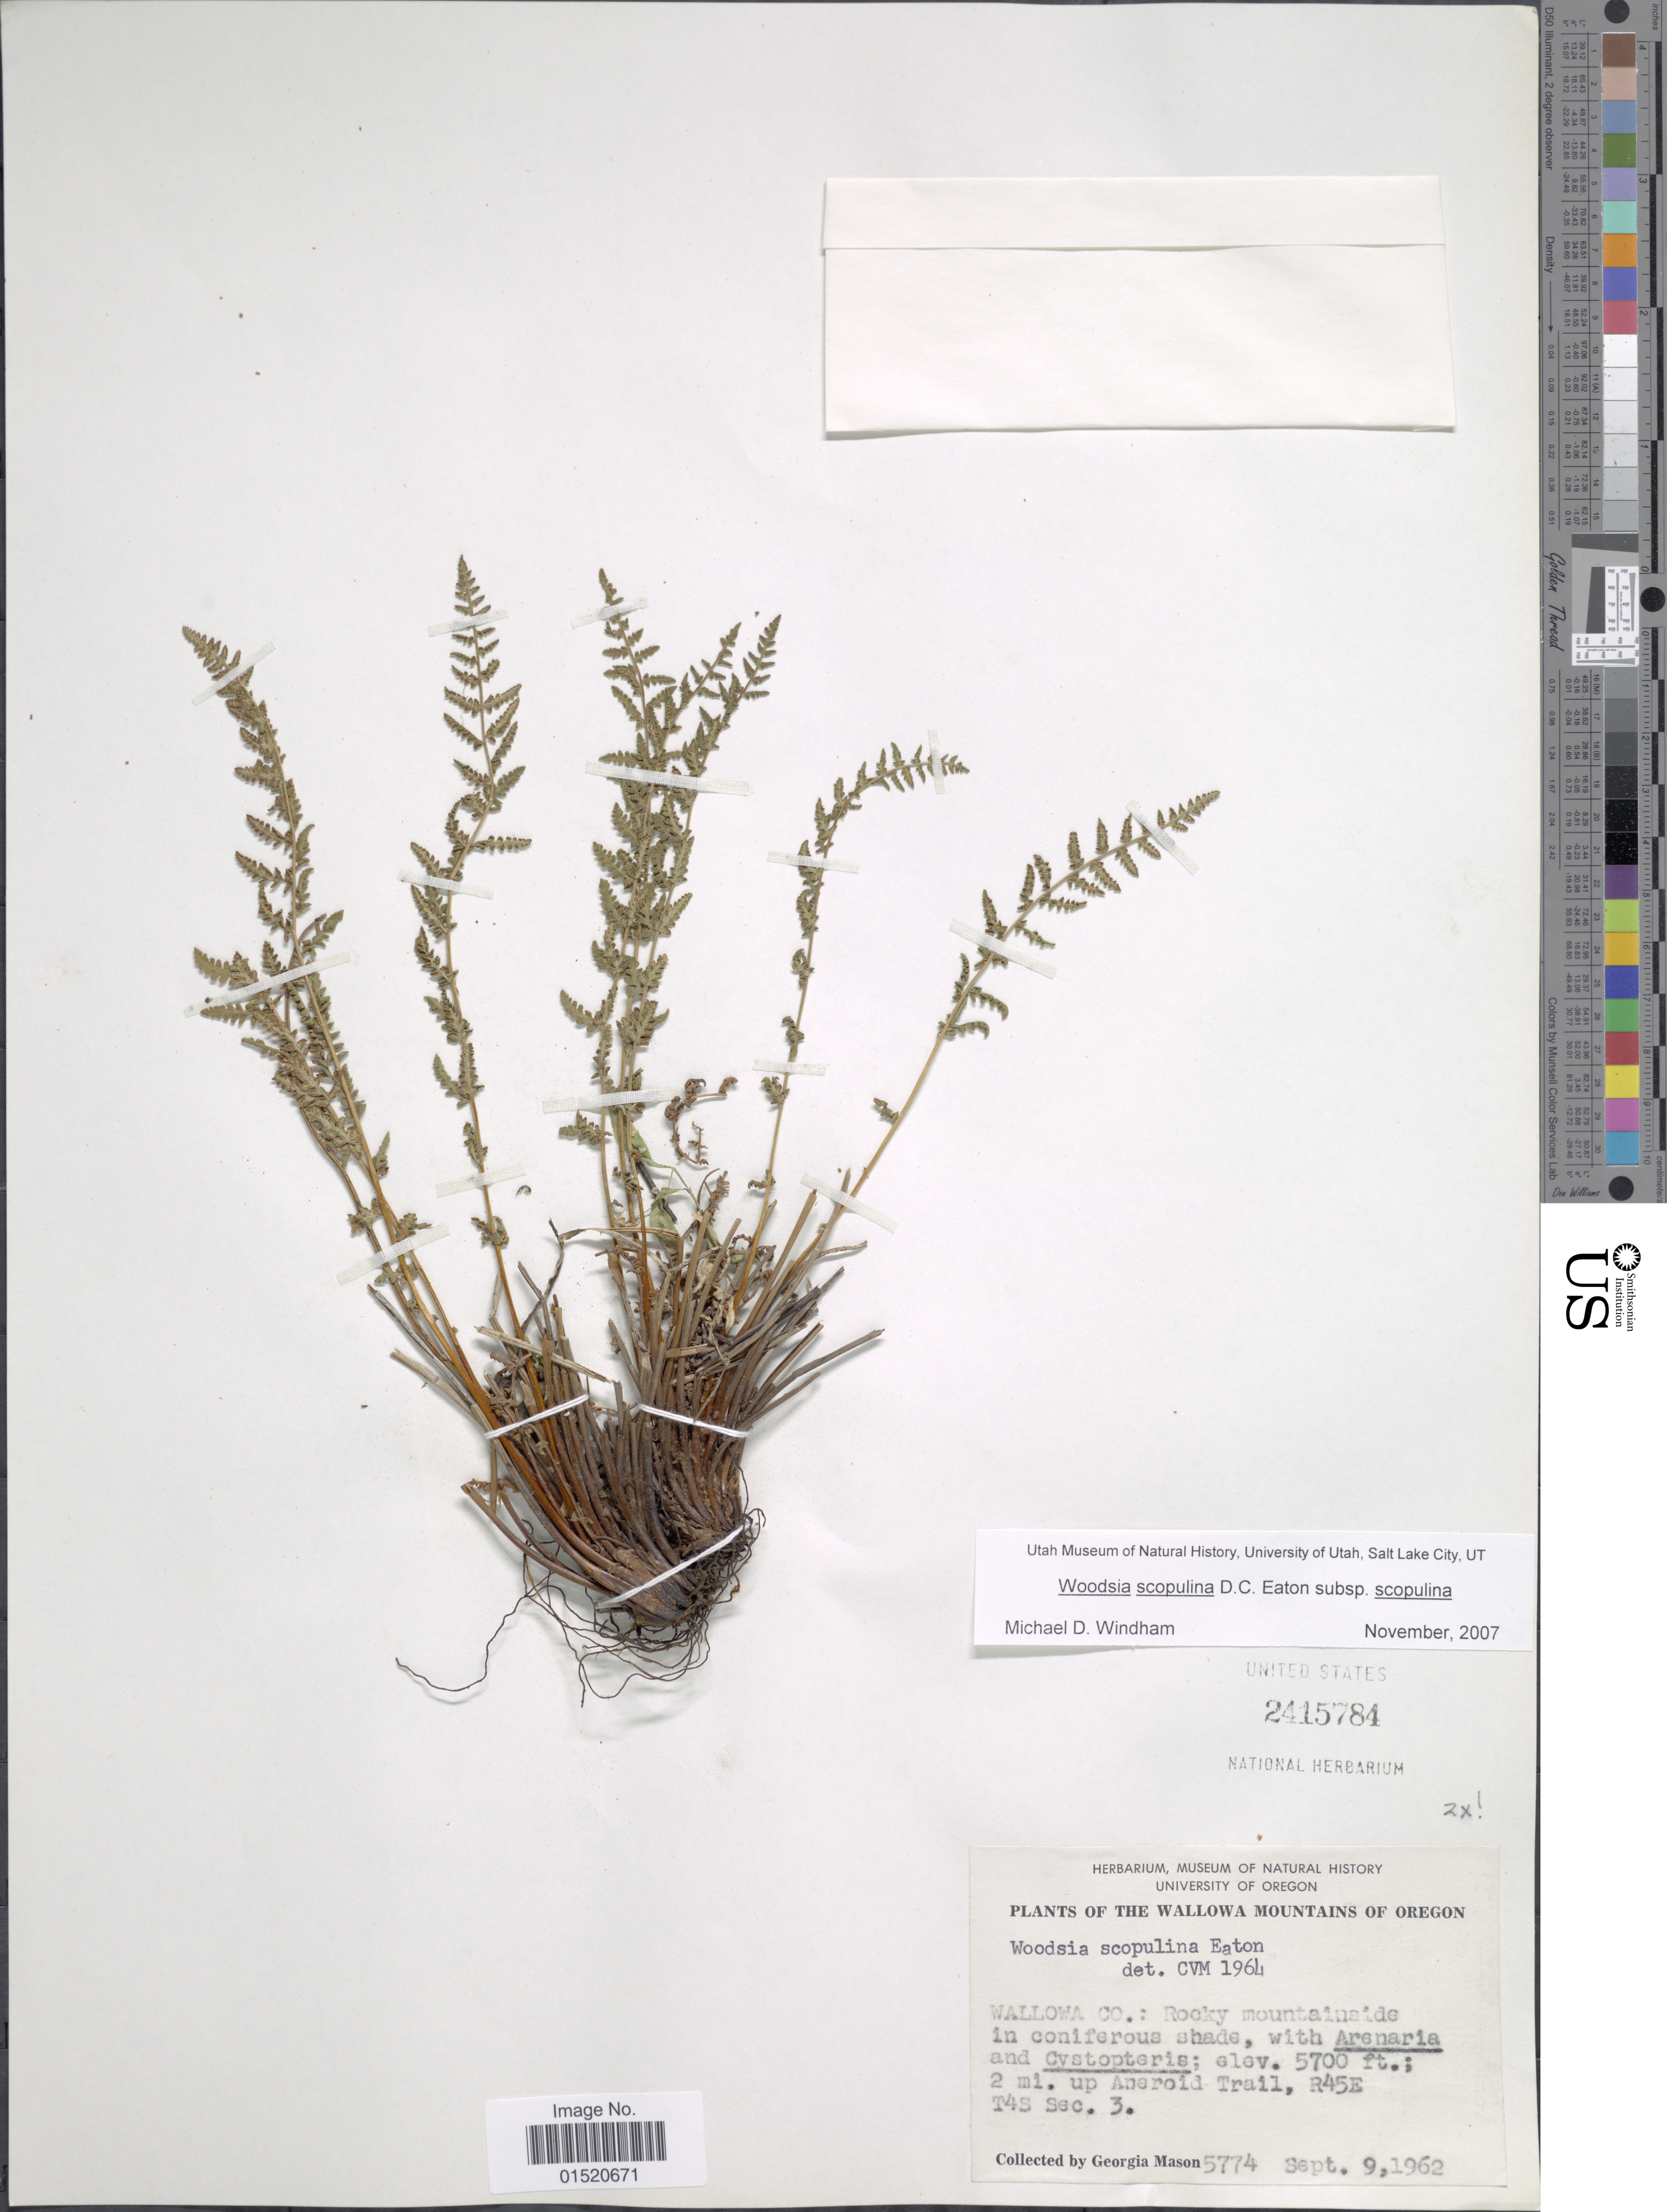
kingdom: Plantae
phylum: Tracheophyta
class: Polypodiopsida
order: Polypodiales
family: Woodsiaceae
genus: Woodsia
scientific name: Woodsia scopulina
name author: D.C. Eaton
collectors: G. Mason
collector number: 5774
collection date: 1962-09-09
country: United States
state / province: Oregon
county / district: Wallowa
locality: The Wallowa Mountains of Oregon, Wallowa Co.: Rocky mountainside in coniferous shade, 2 mi. up Aneroid Trail, R45E T4S Sec 3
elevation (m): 1737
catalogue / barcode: US 2415784